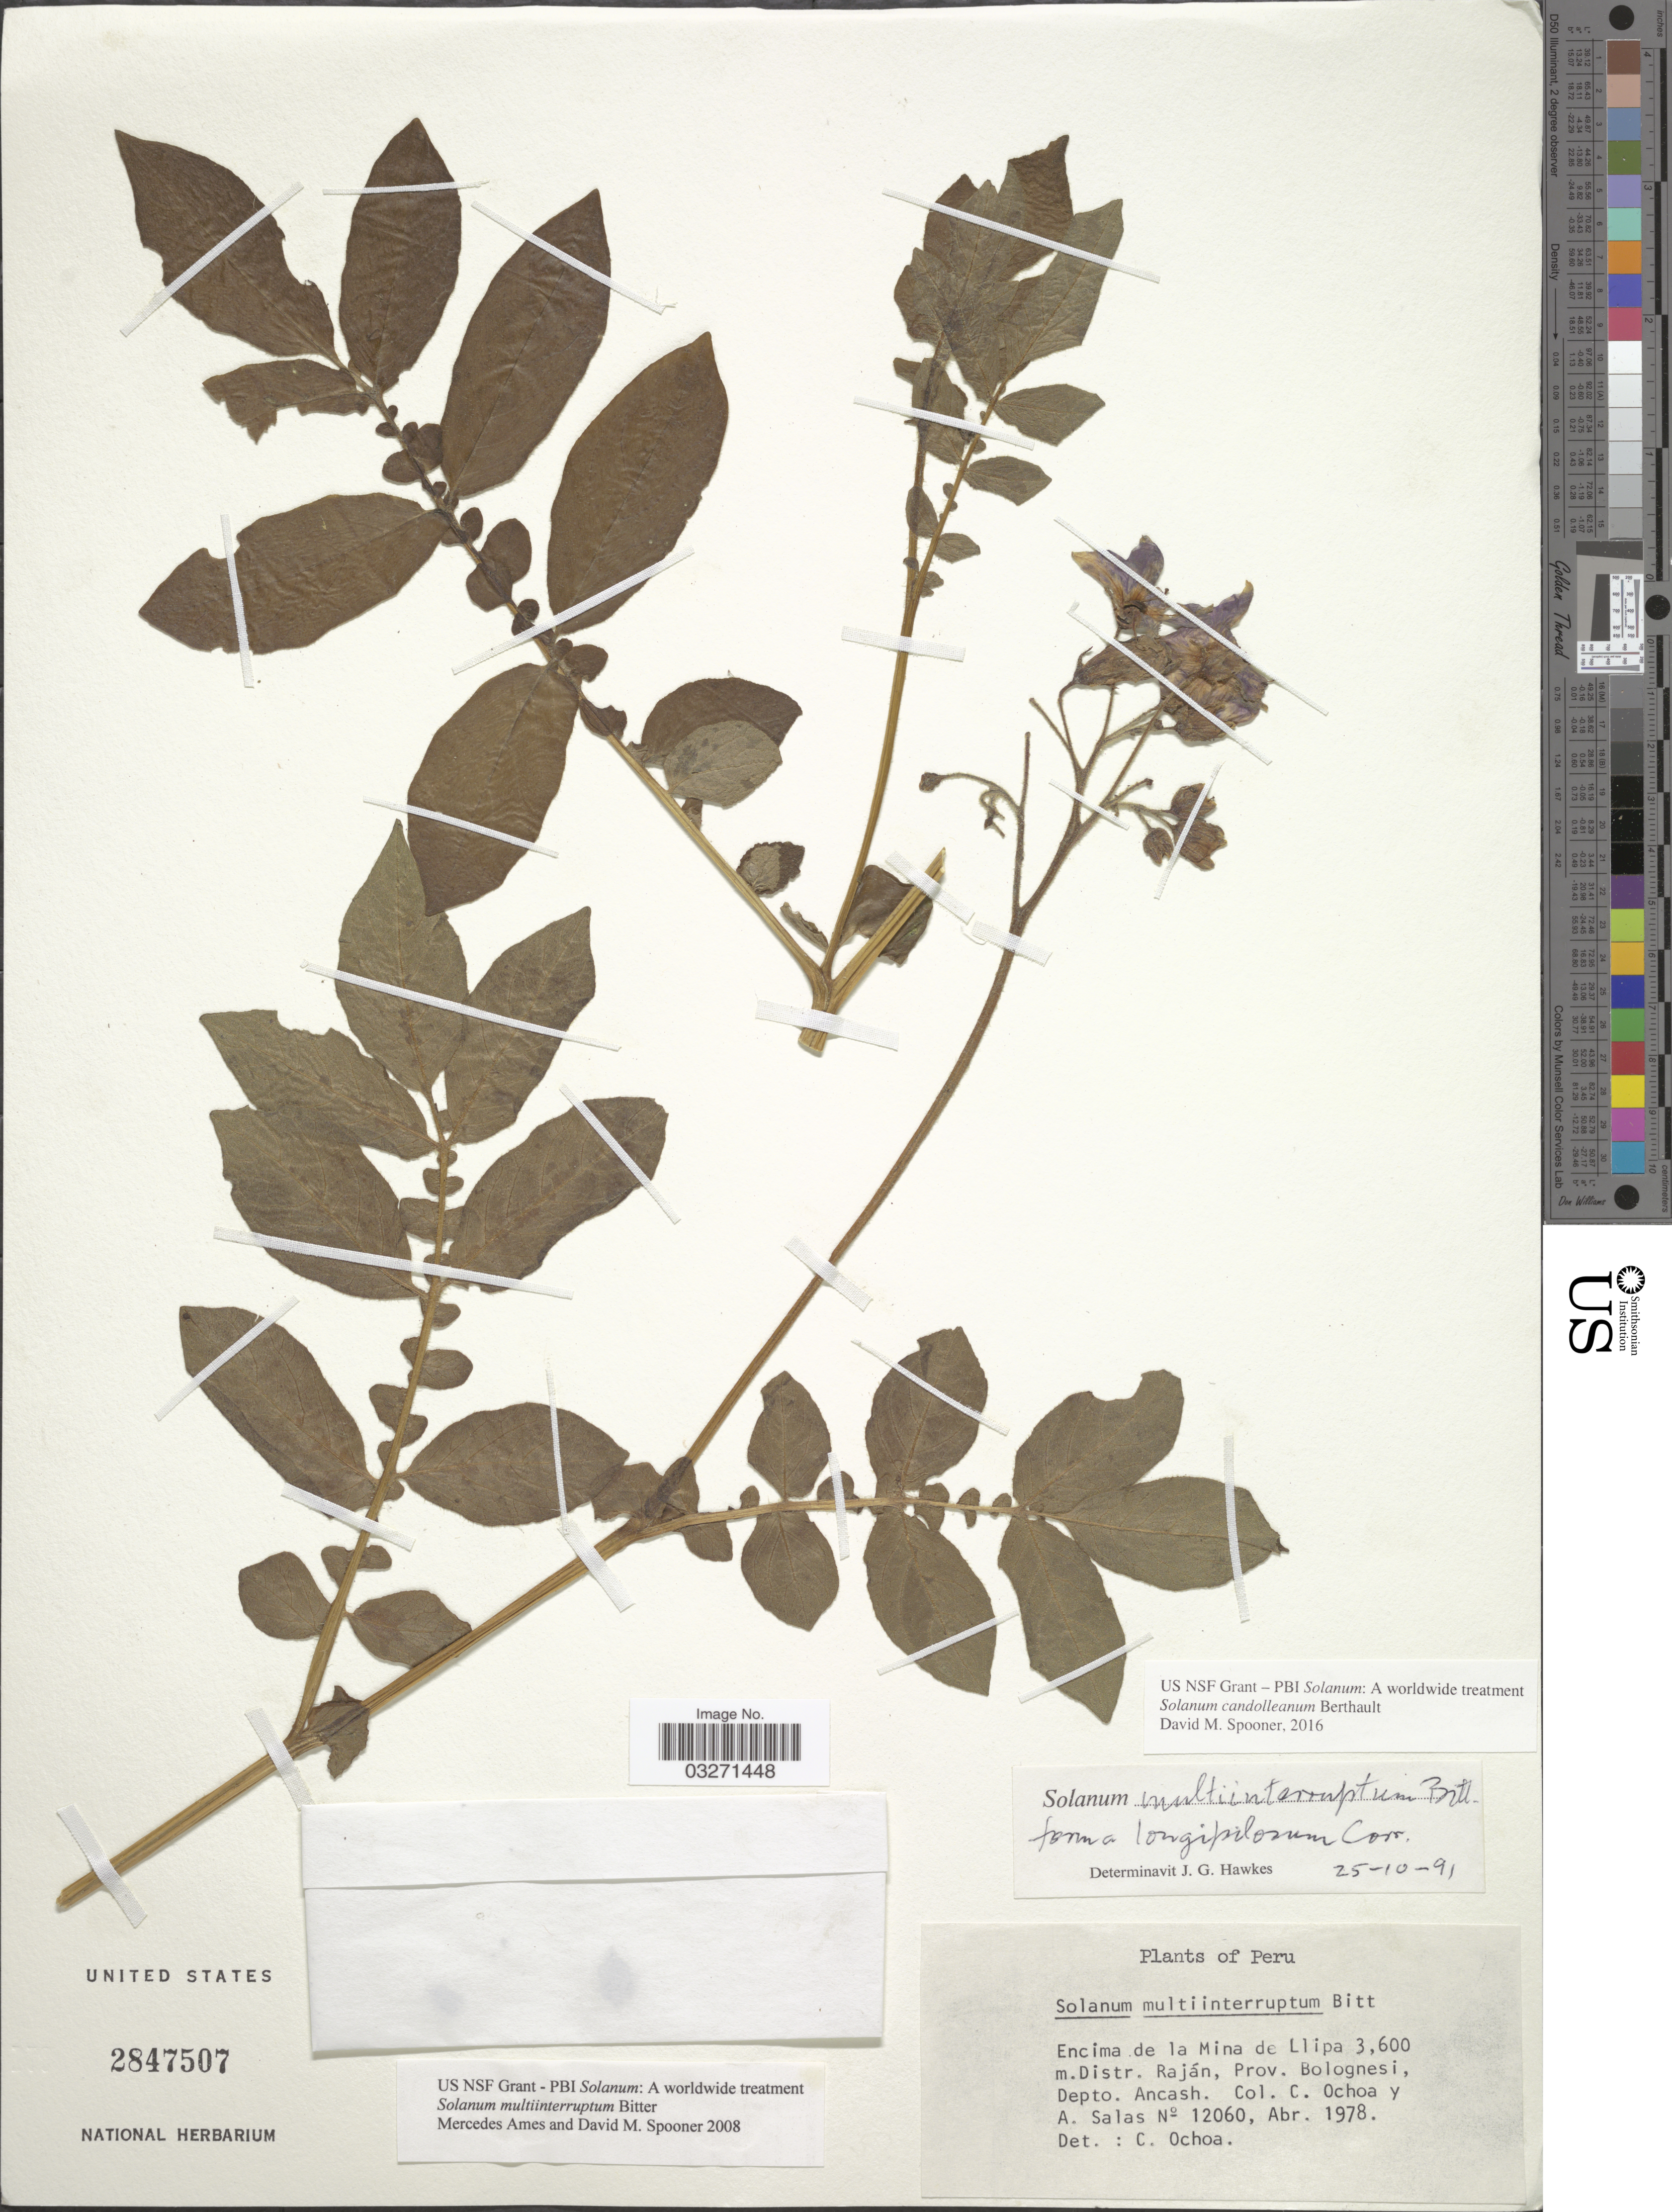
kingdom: Plantae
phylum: Tracheophyta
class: Magnoliopsida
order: Solanales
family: Solanaceae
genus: Solanum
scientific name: Solanum candolleanum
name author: Berthault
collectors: C. Ochoa & A. Salas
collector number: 12060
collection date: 1978-04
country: Peru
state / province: Ancash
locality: Encima de la Mina de Llipa. Distr. Raján, Prov. Bolognesi, Depto. Ancash.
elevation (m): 3600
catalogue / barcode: US 2847507